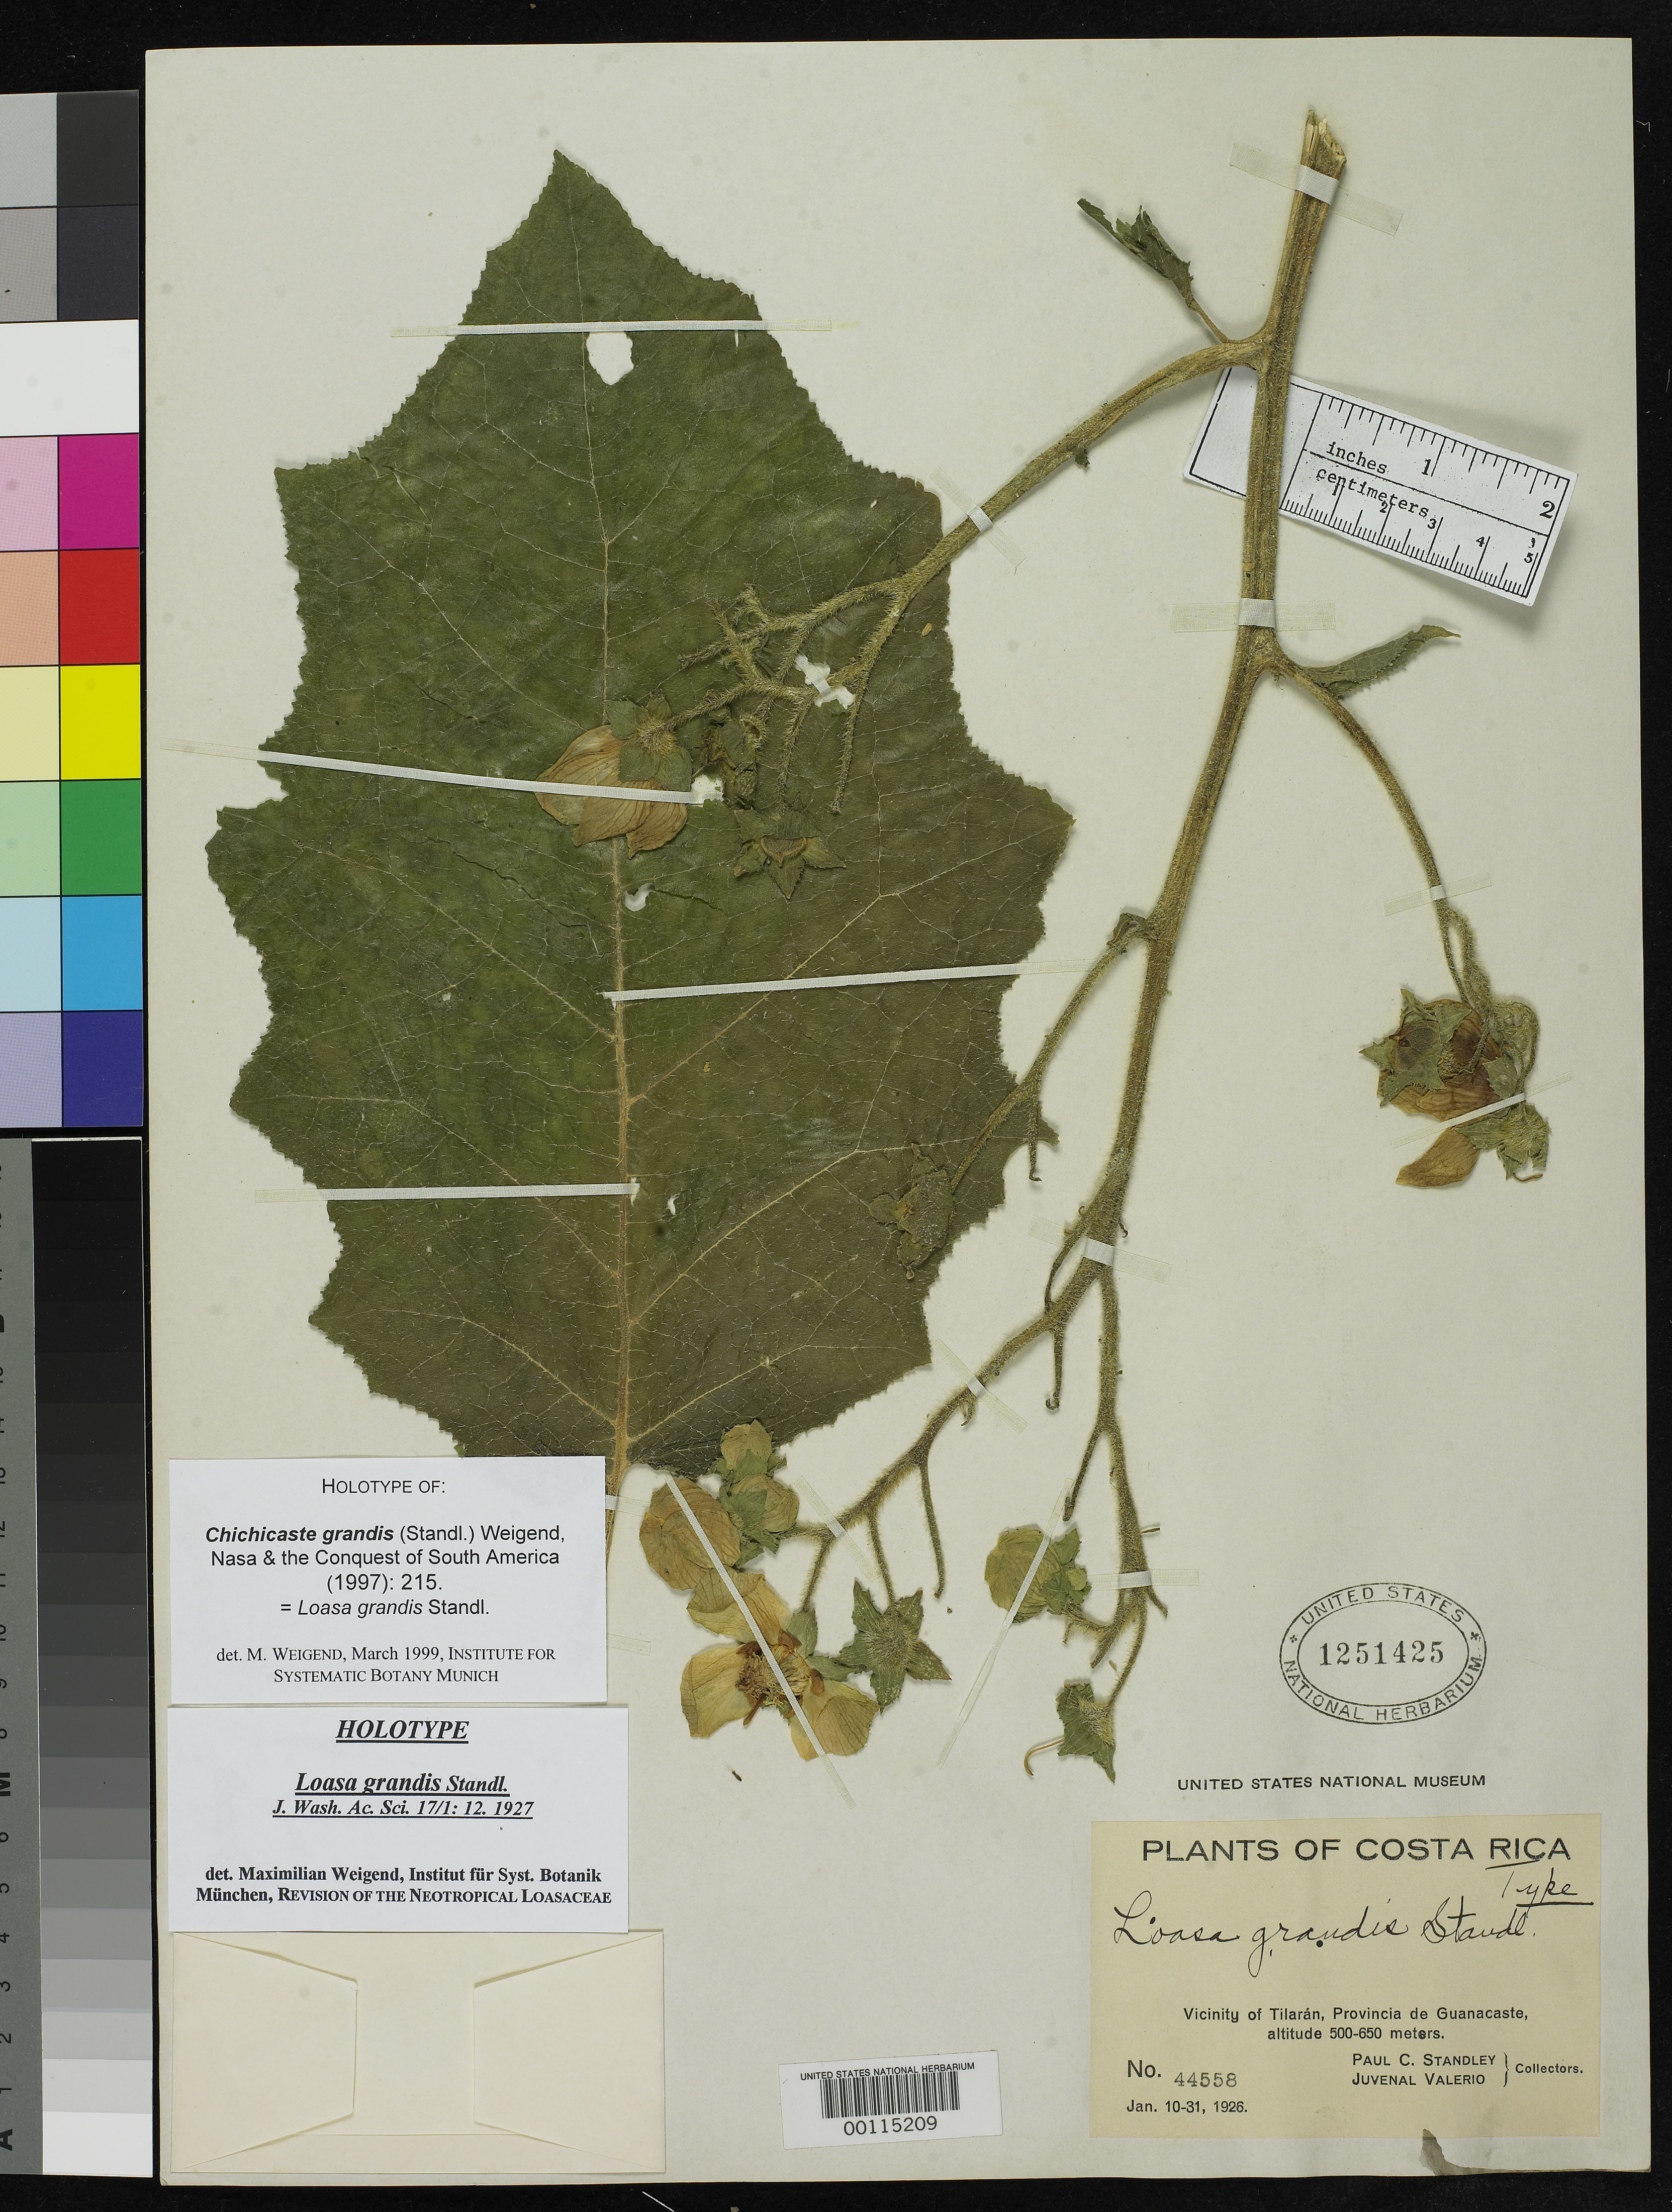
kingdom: Plantae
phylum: Tracheophyta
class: Magnoliopsida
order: Cornales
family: Loasaceae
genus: Loasa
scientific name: Loasa grandis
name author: Standl.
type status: Holotype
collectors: P. C. Standley & J. Valerio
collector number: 44558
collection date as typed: Jan. 10-31, 1926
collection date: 1926-01-10/1926-01-31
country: Costa Rica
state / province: Guanacaste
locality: Vicinity of Tilarán, Provincia de Guanacaste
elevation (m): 500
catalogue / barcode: US 1251425